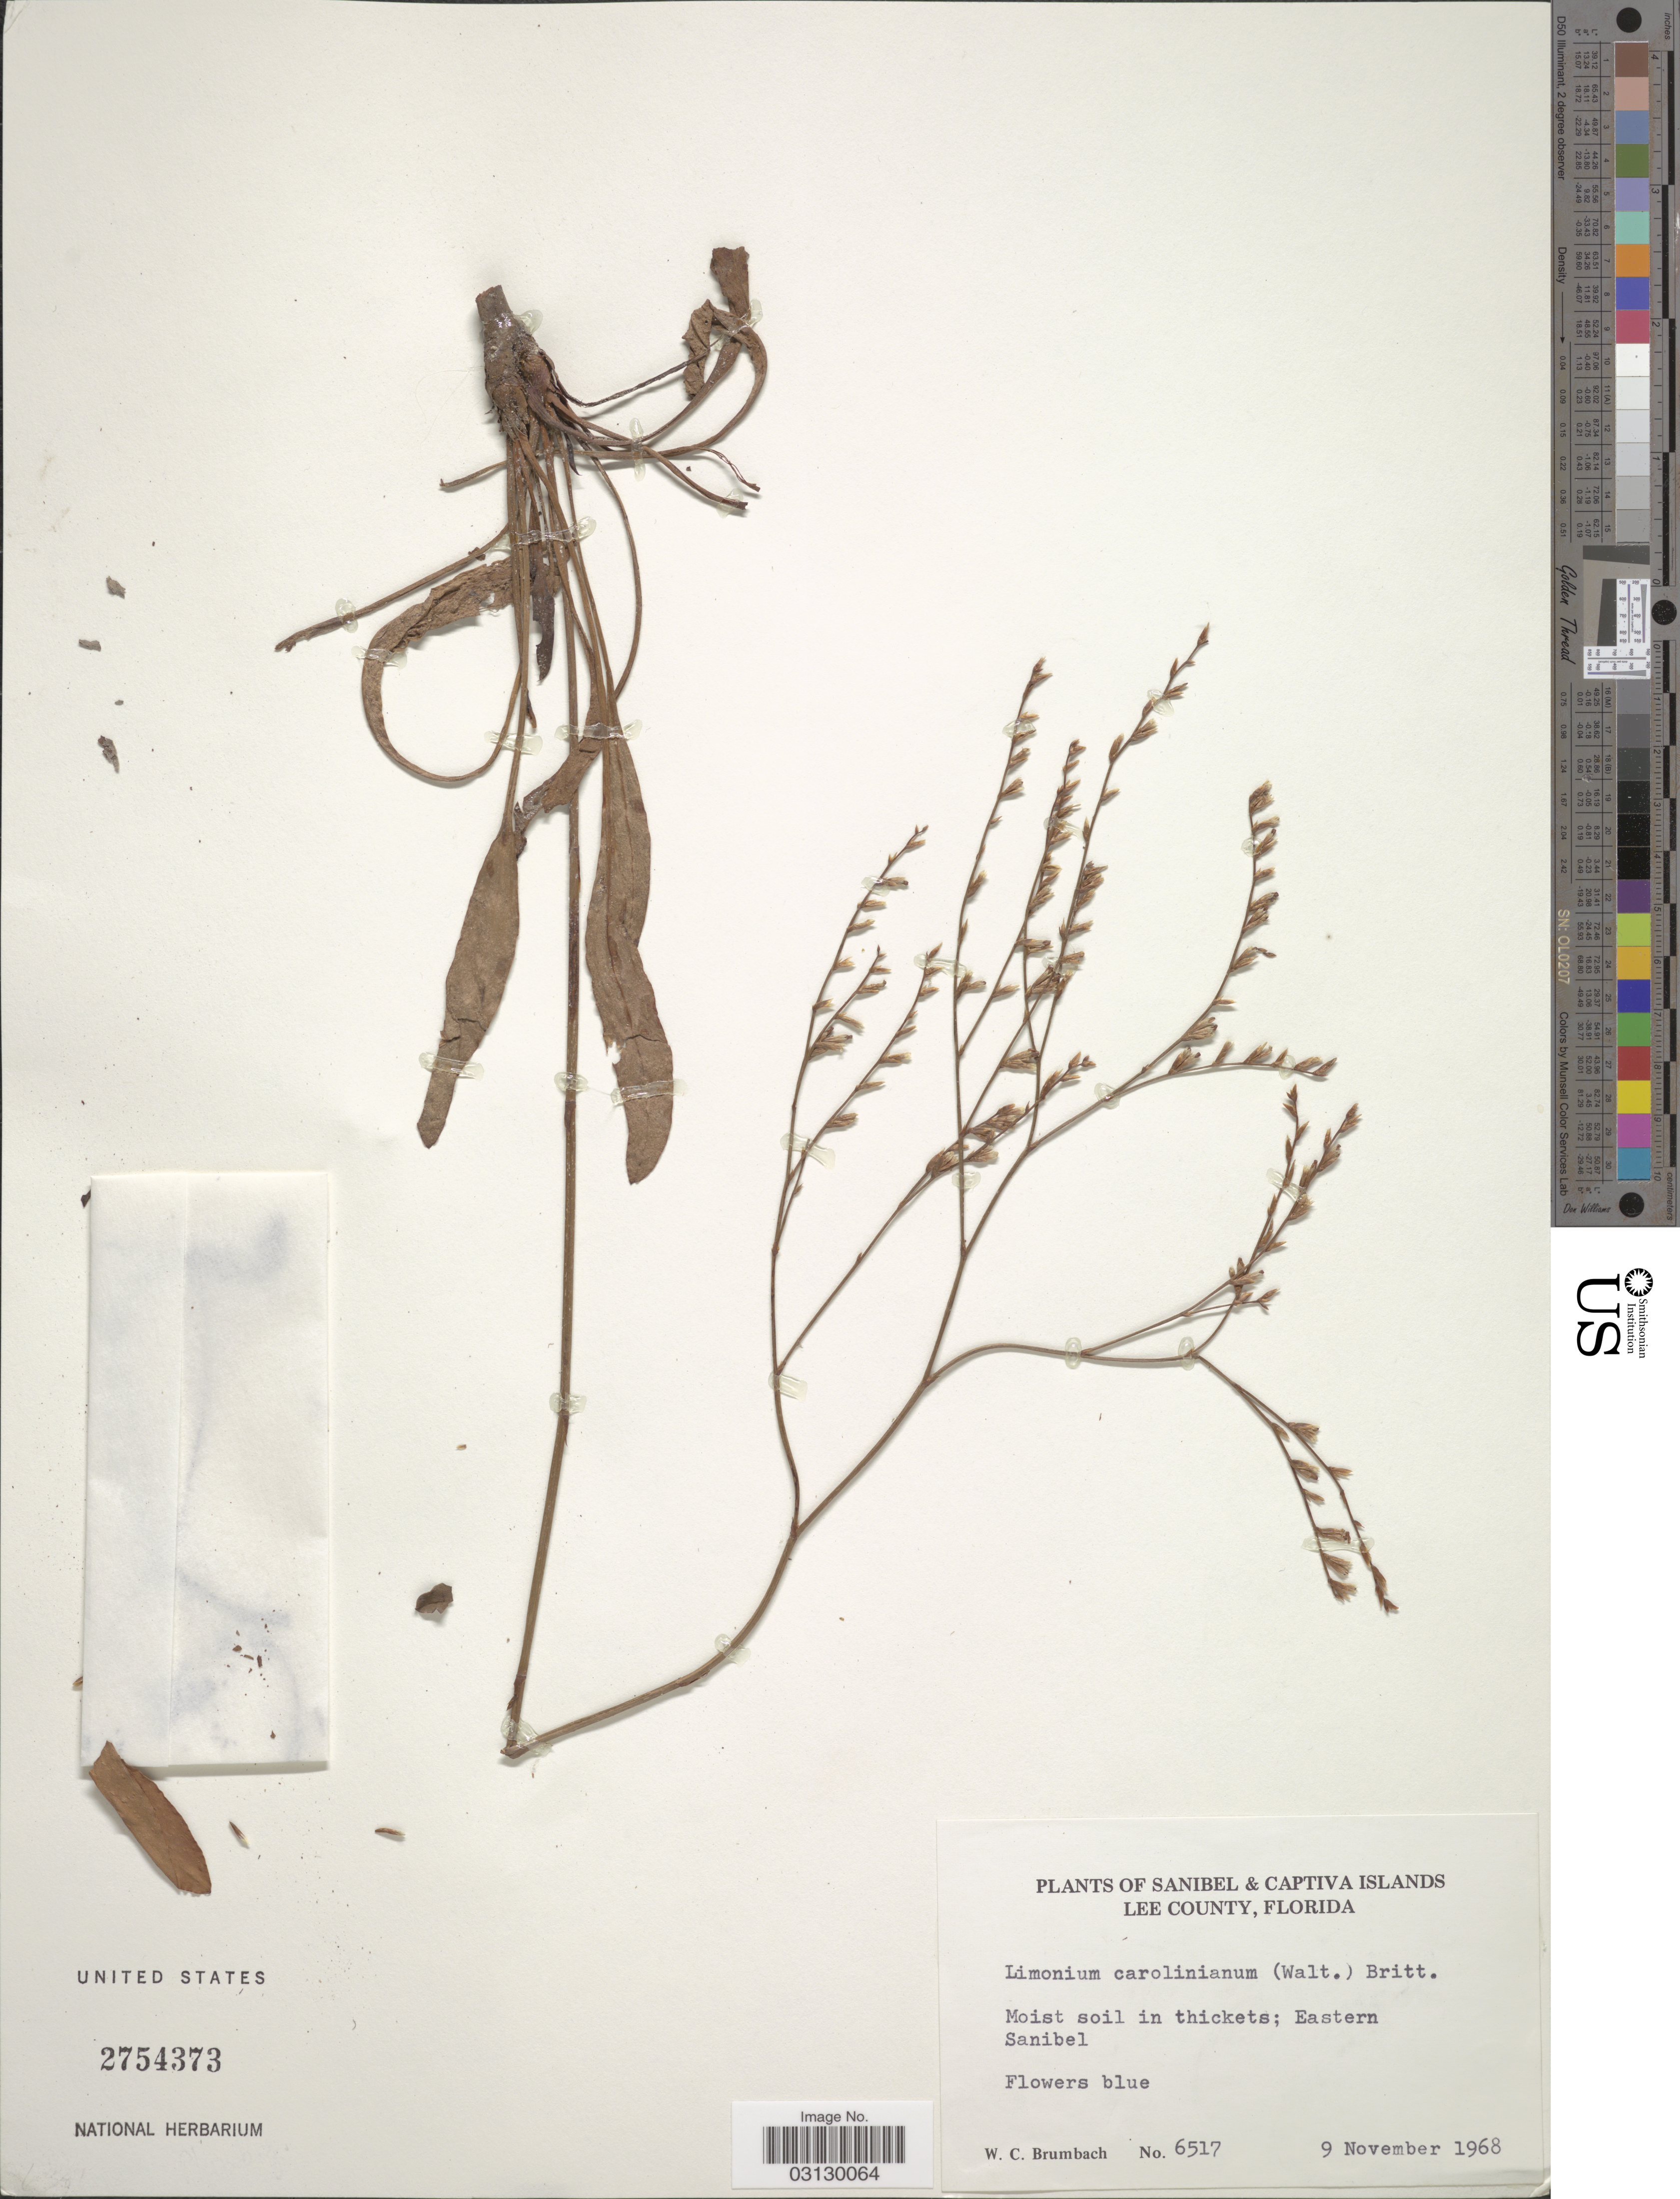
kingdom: Plantae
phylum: Tracheophyta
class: Magnoliopsida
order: Caryophyllales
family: Plumbaginaceae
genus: Limonium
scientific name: Limonium carolinianum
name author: (Walter) Britton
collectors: W. C. Brumbach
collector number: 6517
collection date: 1968-11-09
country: United States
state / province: Florida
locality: Sanibel & Captiva Islands. Moist soil in thickets; Eastern Sanibel.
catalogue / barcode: US 2754373